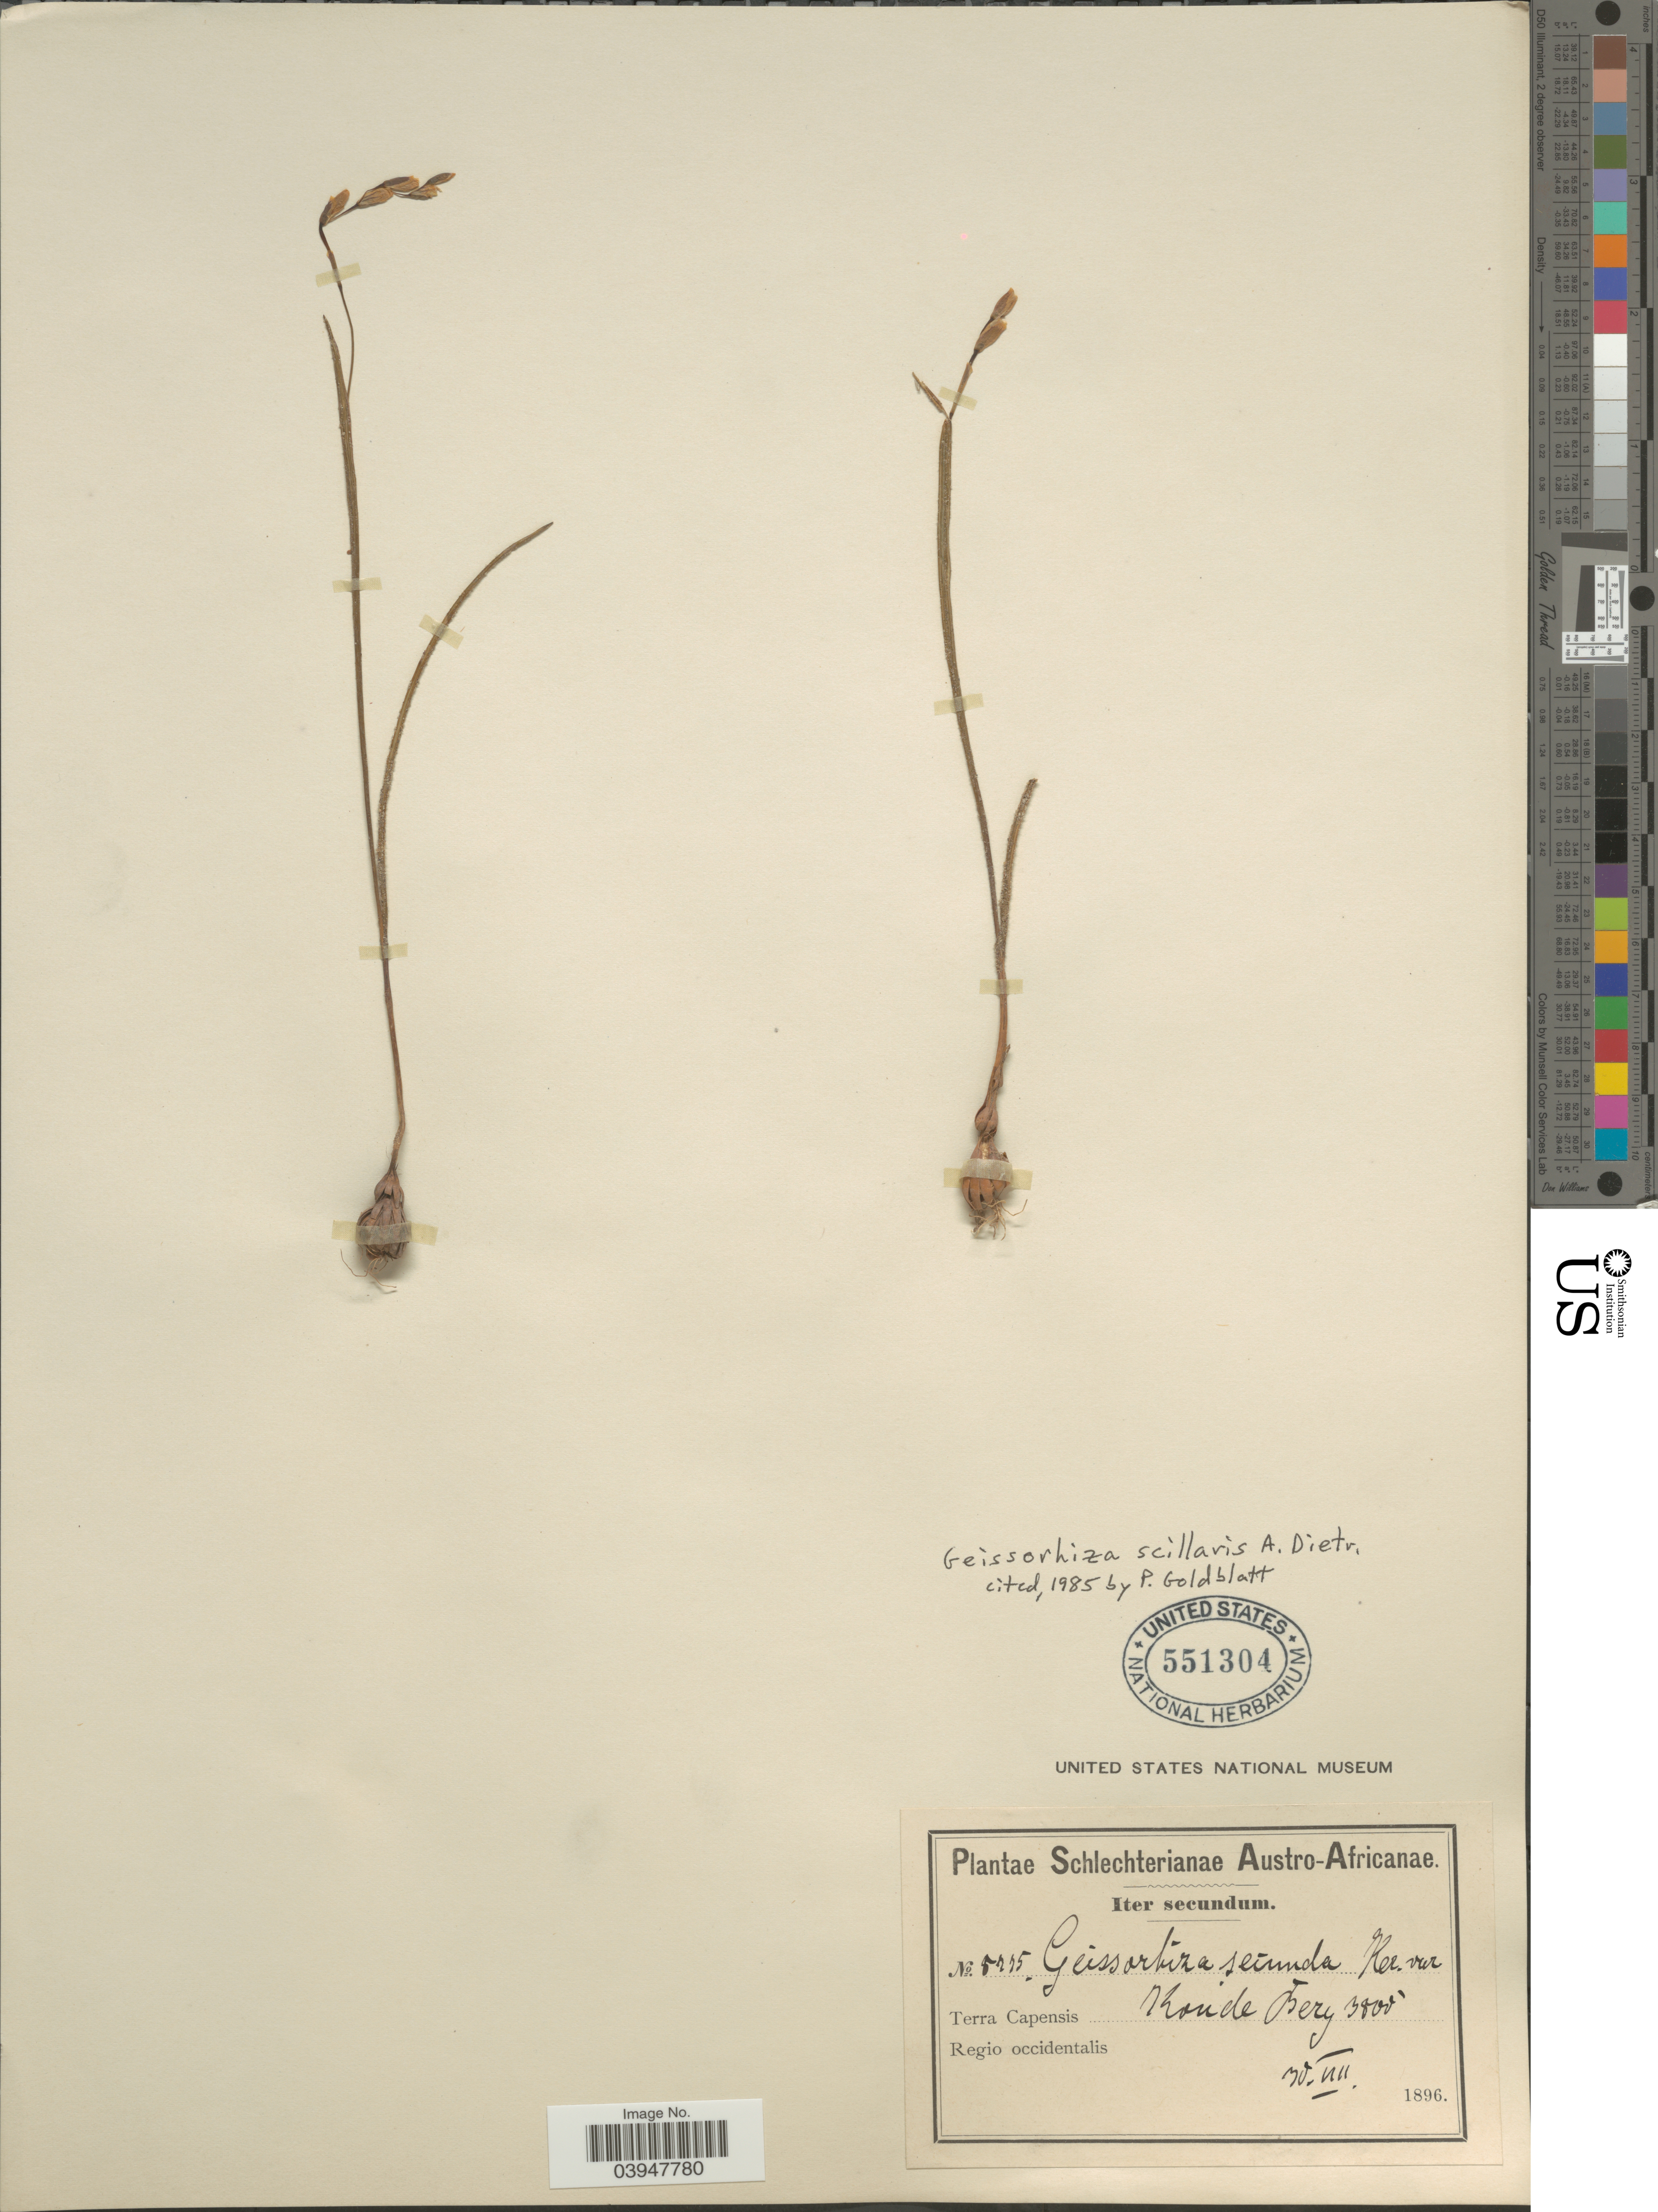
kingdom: Plantae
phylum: Tracheophyta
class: Liliopsida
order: Asparagales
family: Iridaceae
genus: Geissorhiza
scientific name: Geissorhiza scillaris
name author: A. Dietr.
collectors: Schlechter, --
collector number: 8775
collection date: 1896-08-30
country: South Africa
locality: Austro-Africanae. Terra Capensis. Koude Berg. Regio occidentalis.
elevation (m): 1158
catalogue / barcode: US 551304